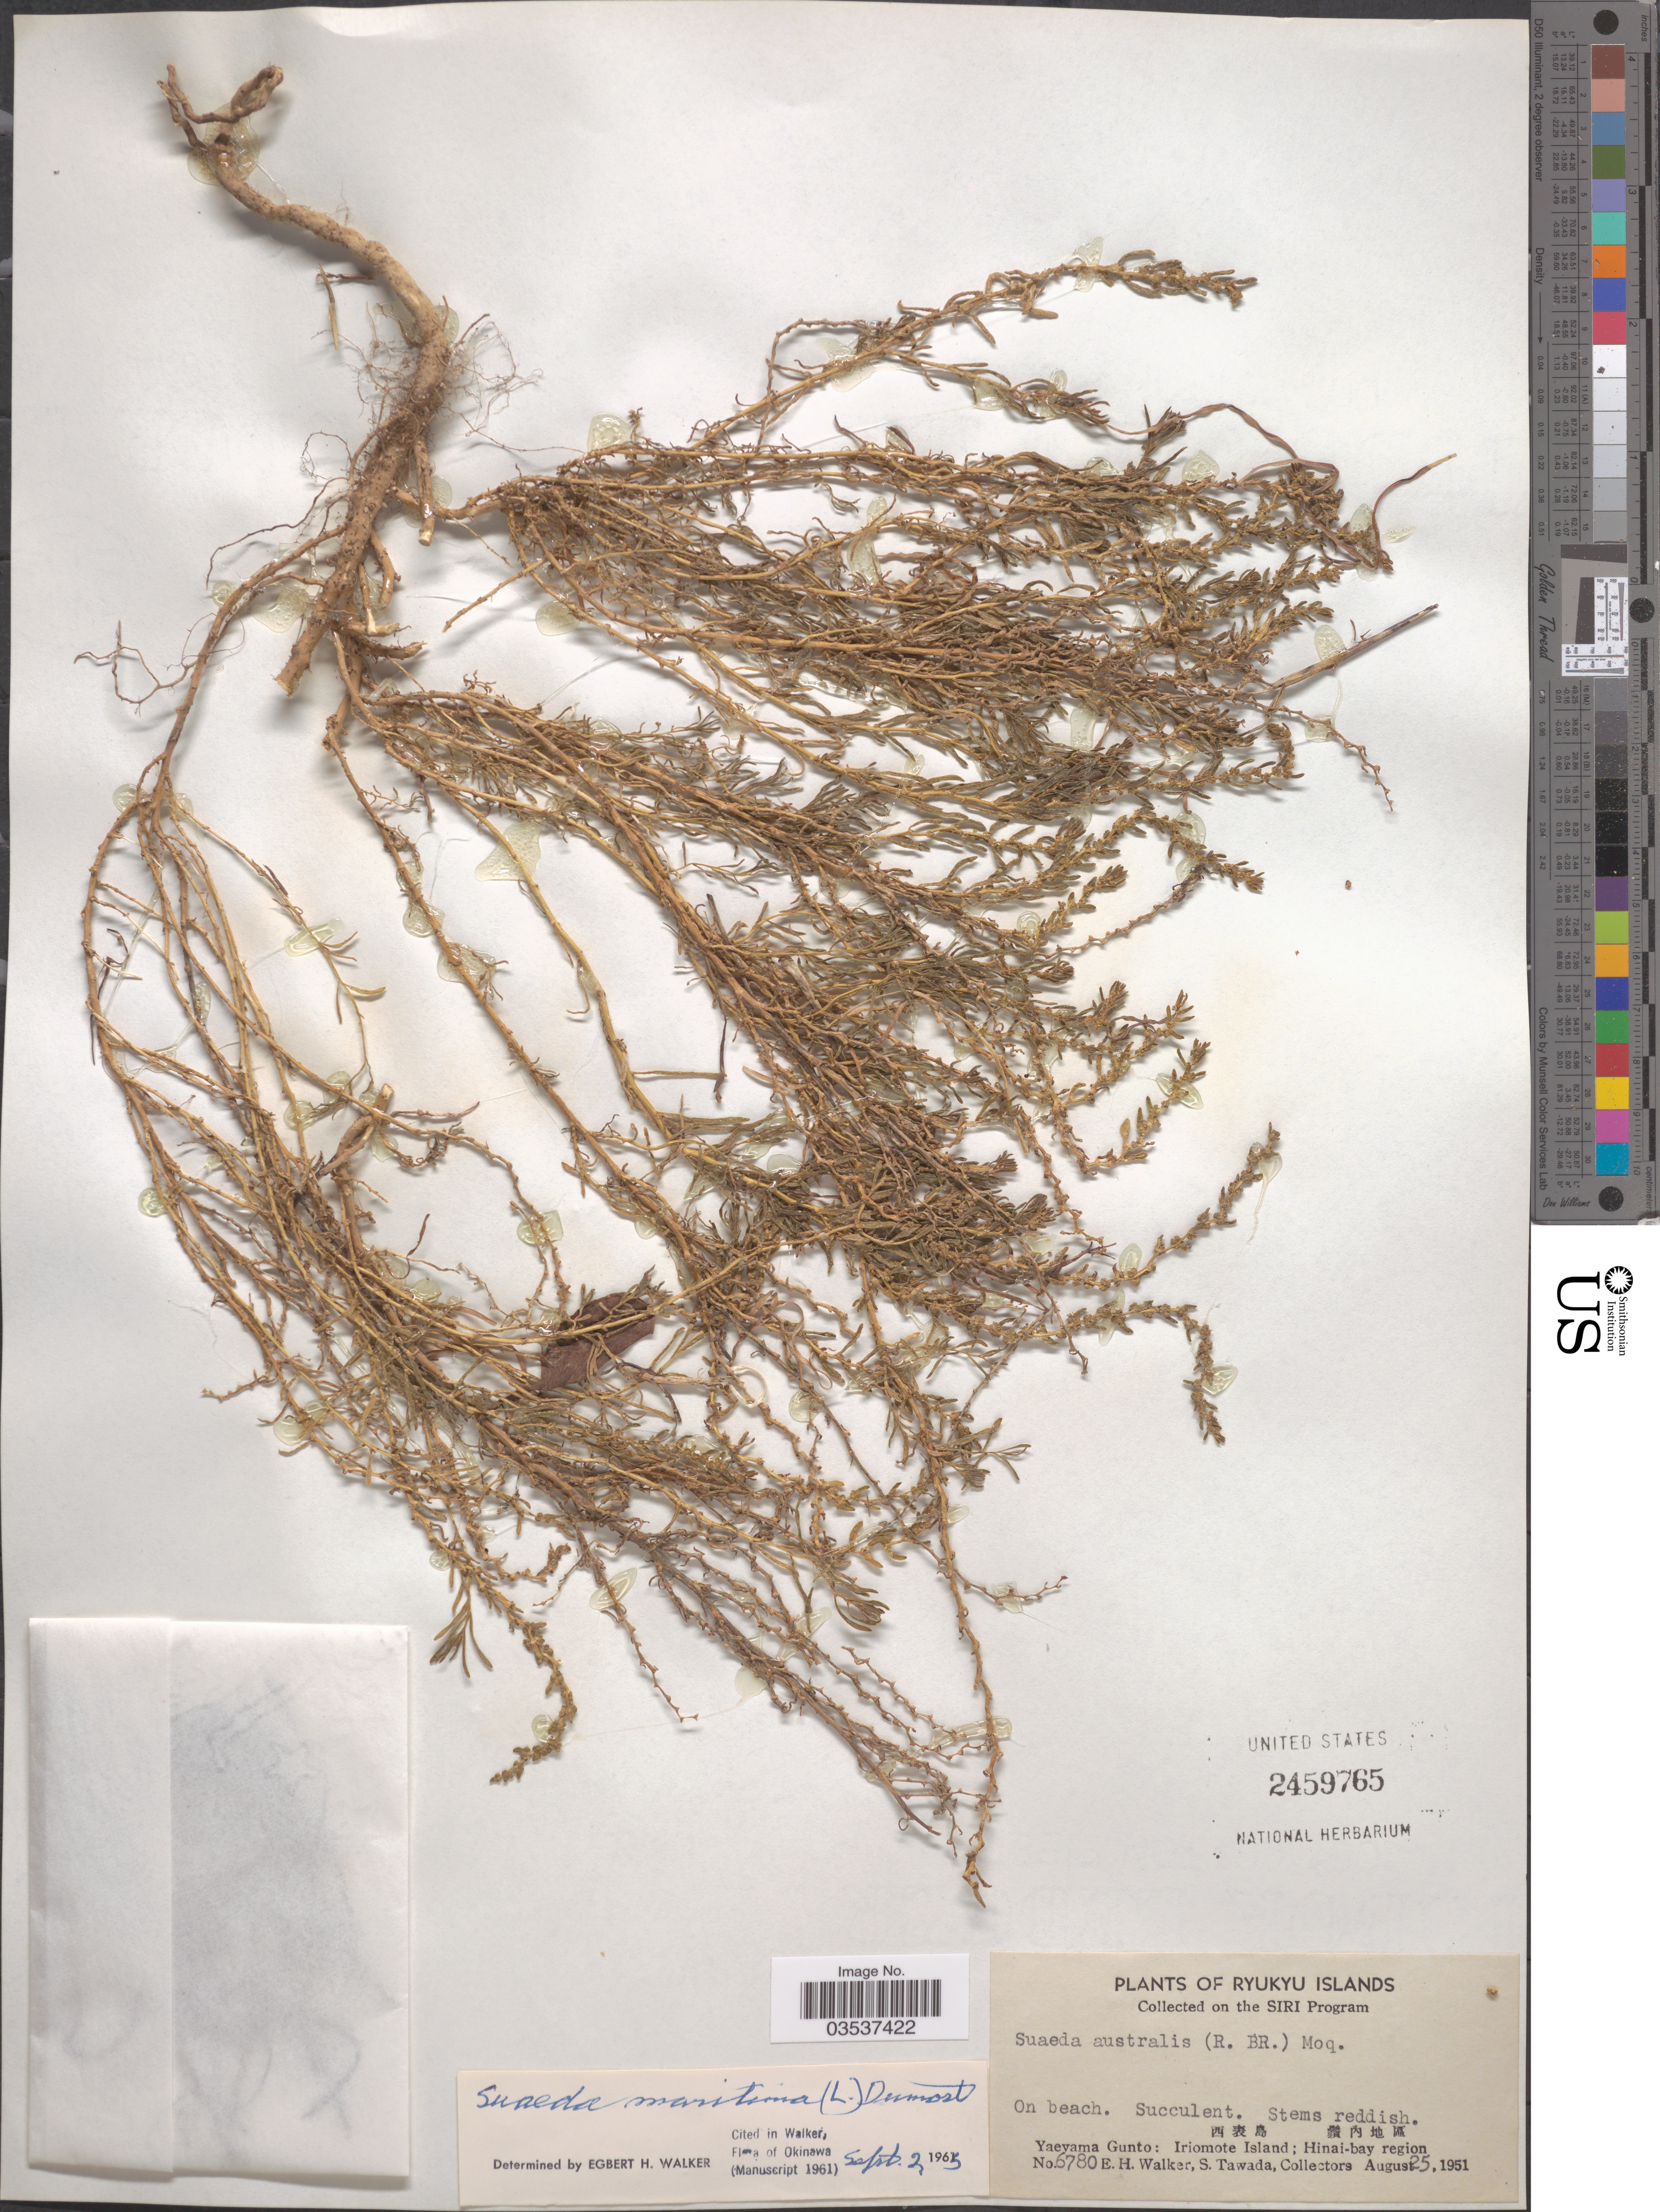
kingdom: Plantae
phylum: Tracheophyta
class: Magnoliopsida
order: Caryophyllales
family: Amaranthaceae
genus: Suaeda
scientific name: Suaeda maritima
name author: (L.) Dumort.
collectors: E. H. Walker & S. Tawada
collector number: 6780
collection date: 1951-08-25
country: Japan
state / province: Okinawa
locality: Ryukyu Islands. Yaeyama Gunto: Iriomote Island; Hinai-bay region.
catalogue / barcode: US 2459765